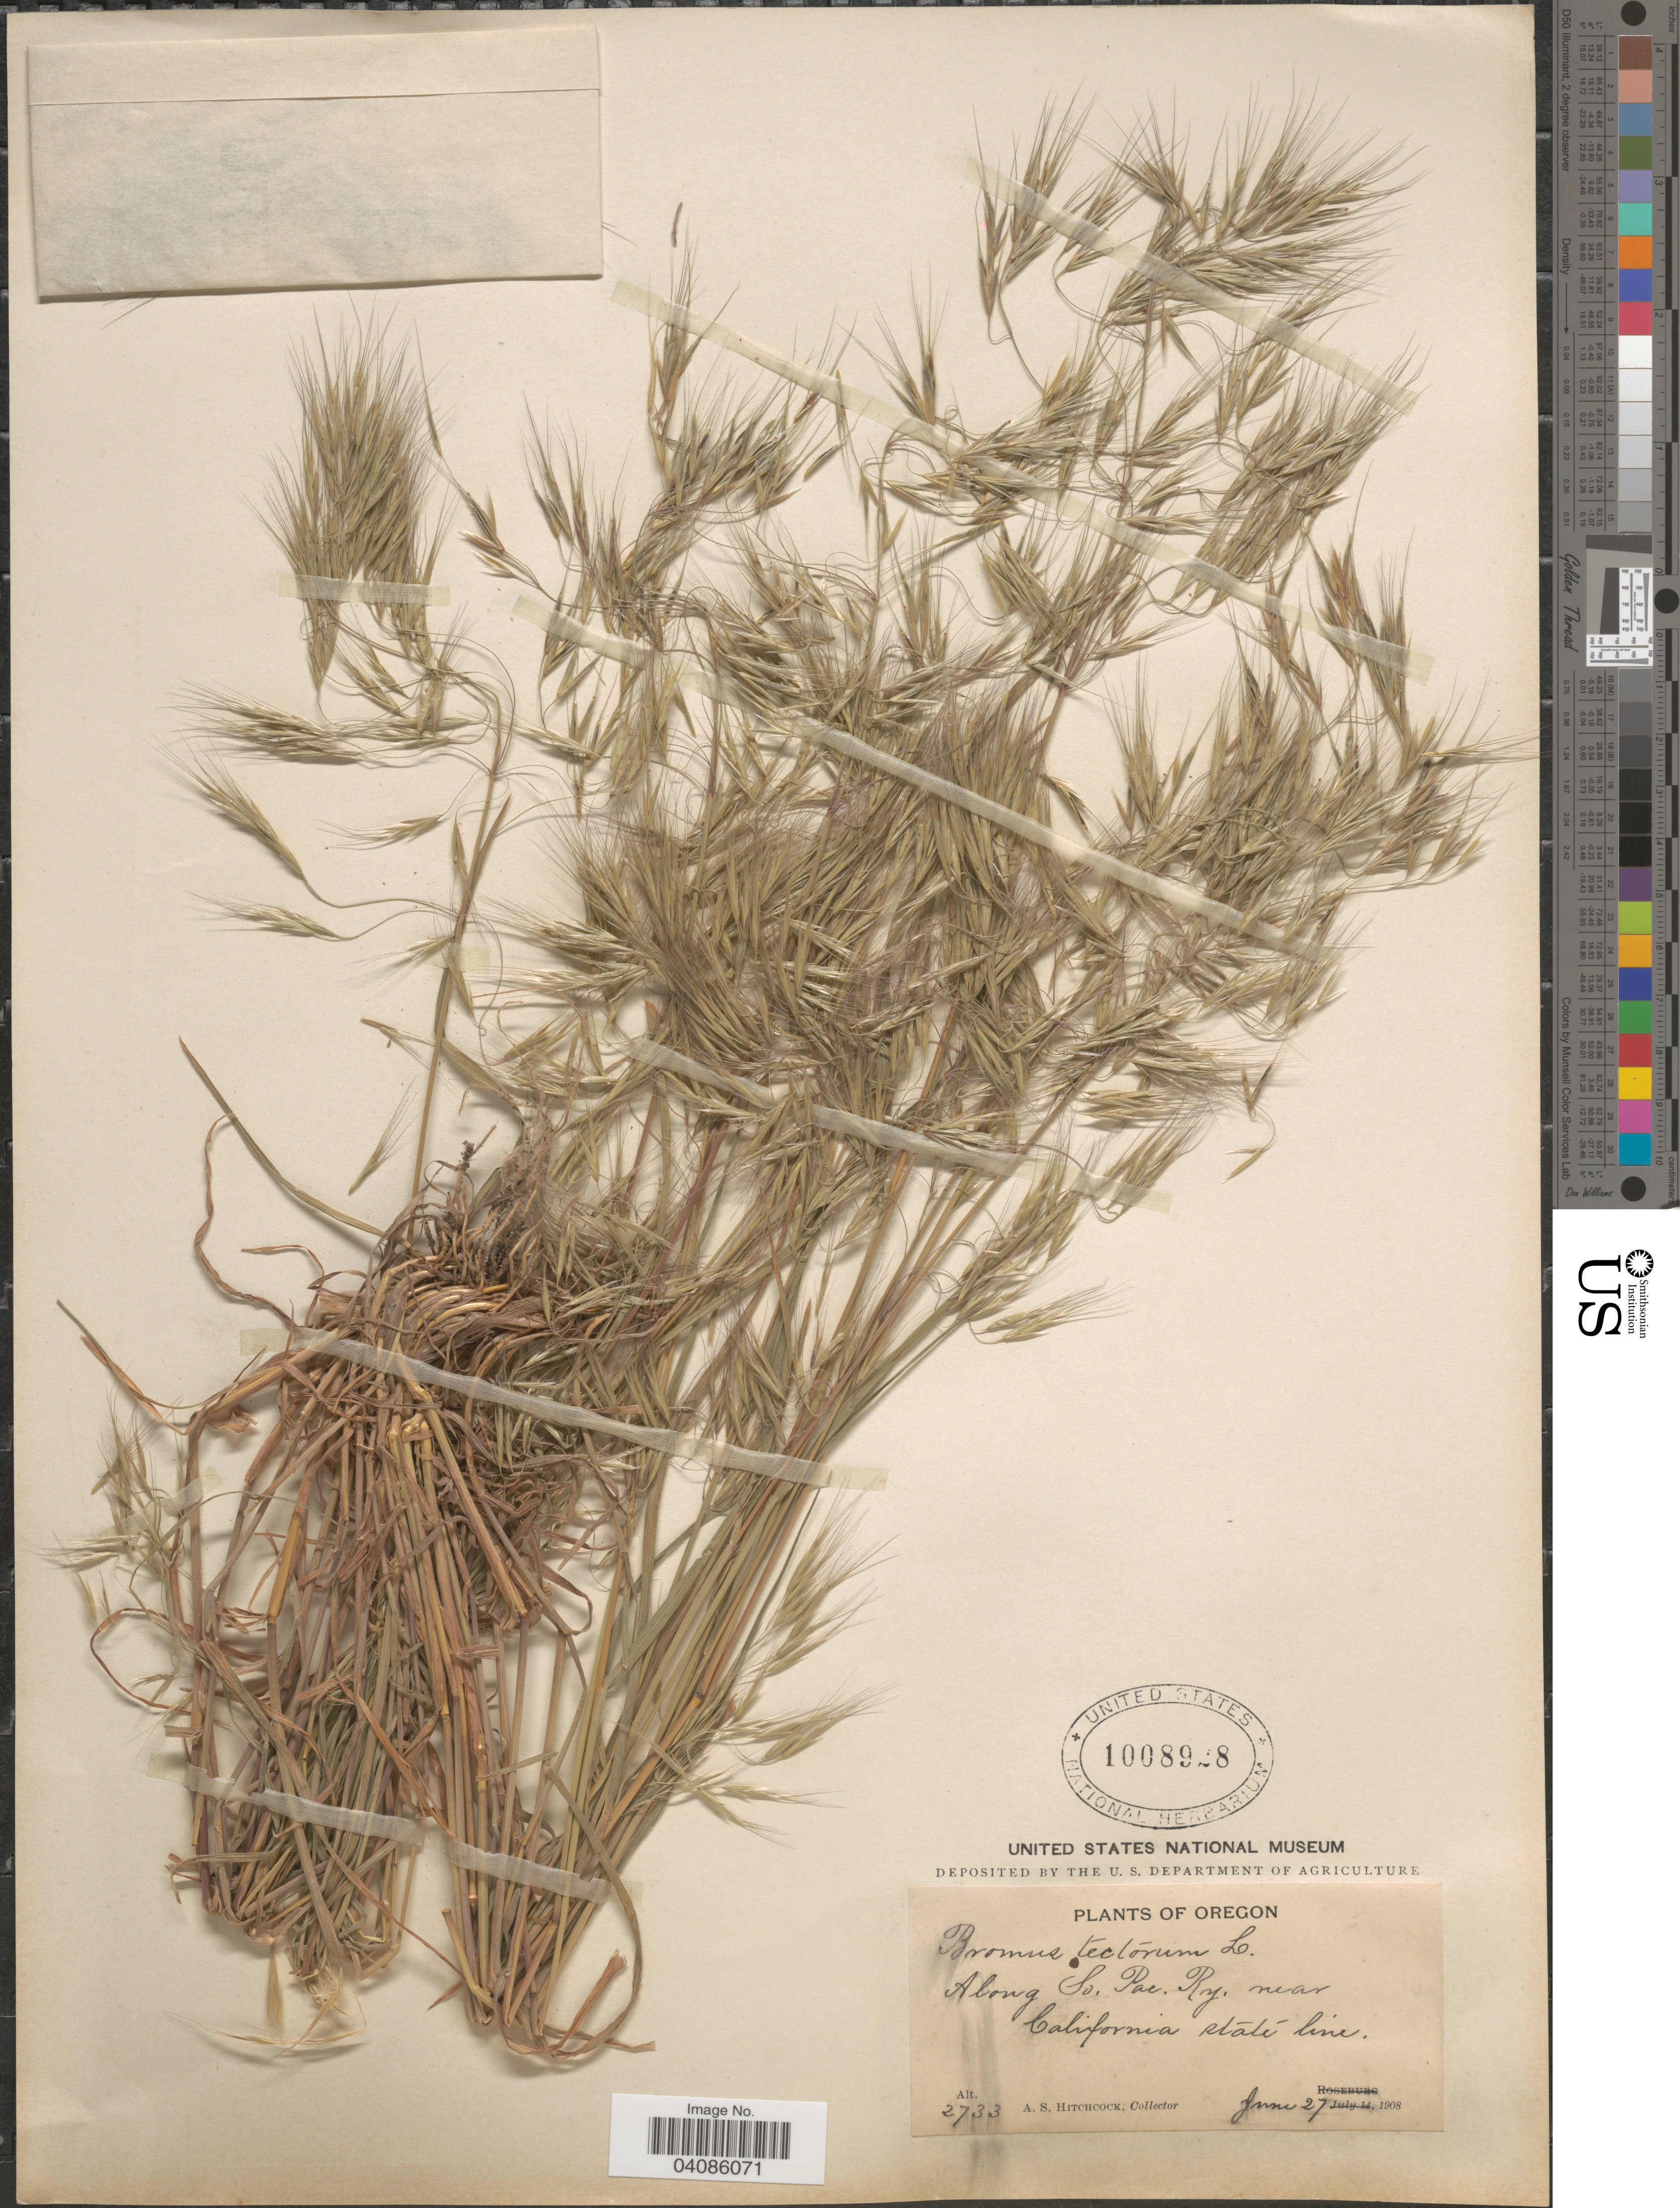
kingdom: Plantae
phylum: Tracheophyta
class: Liliopsida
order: Poales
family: Poaceae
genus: Bromus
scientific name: Bromus tectorum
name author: L.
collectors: A. S. Hitchcock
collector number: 2733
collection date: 1908-06-27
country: United States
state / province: Oregon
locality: Along So., Pac. Ry. near California state line.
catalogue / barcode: US 1008928